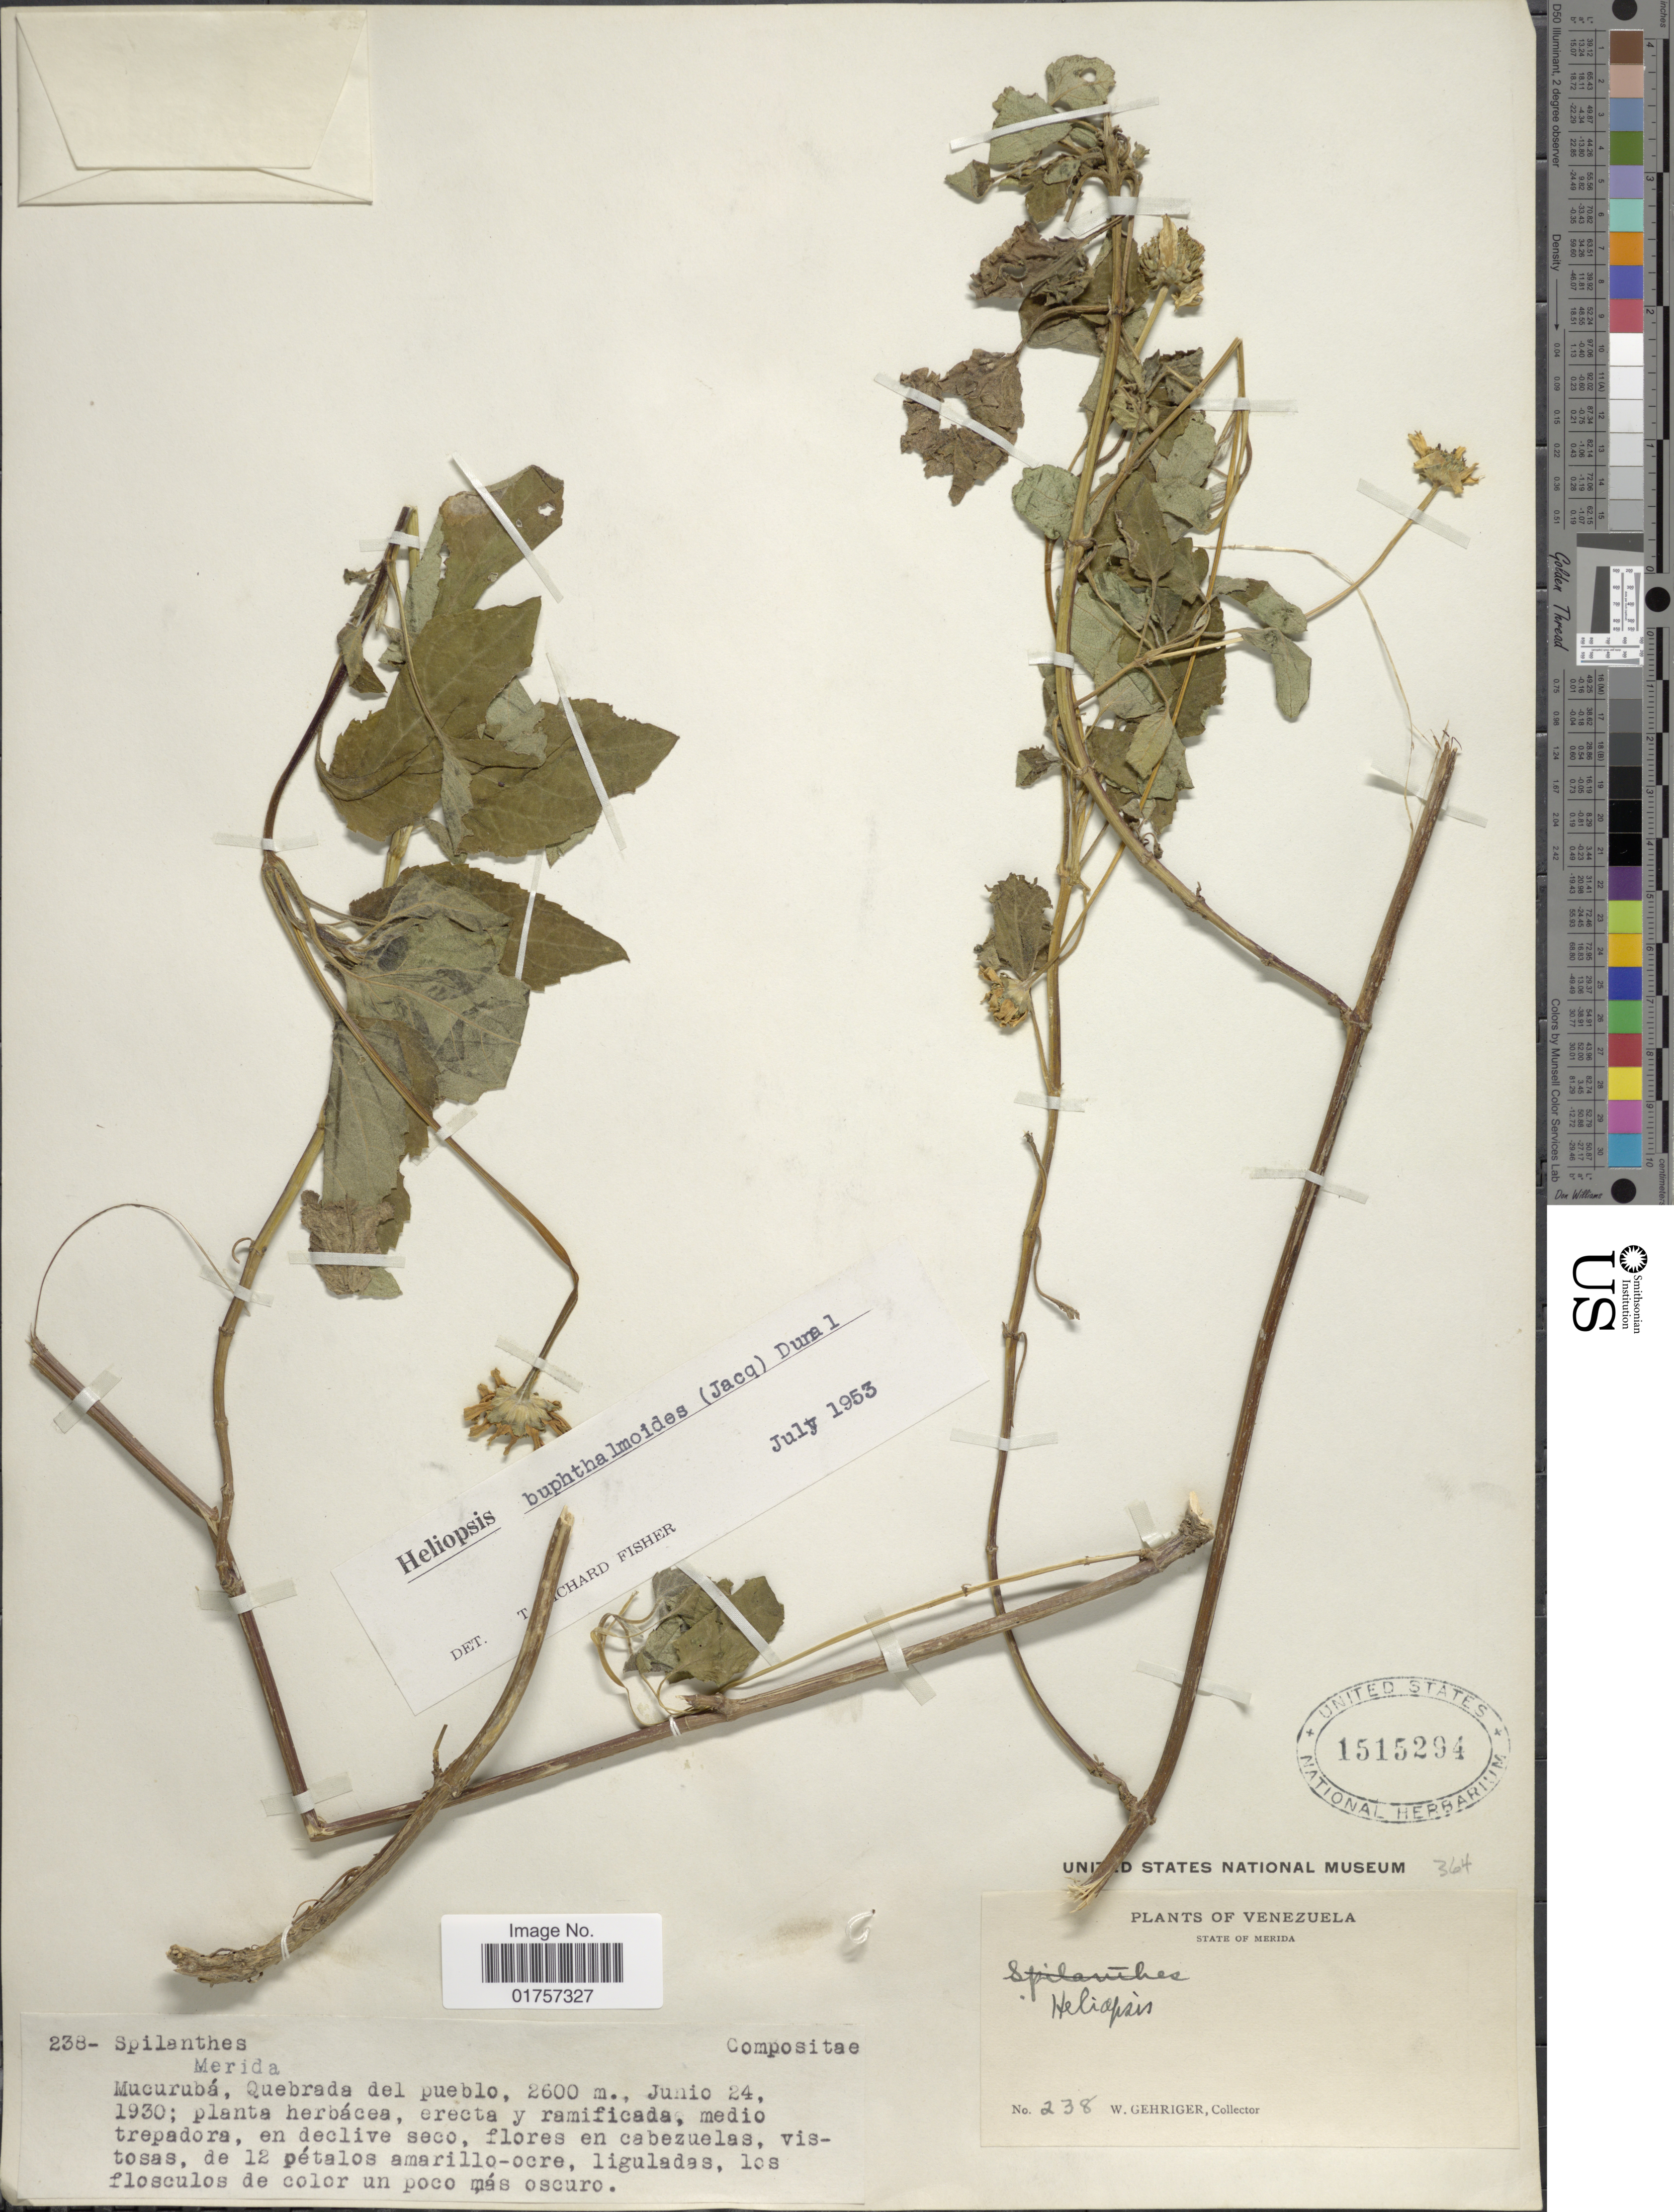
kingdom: Plantae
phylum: Tracheophyta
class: Magnoliopsida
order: Asterales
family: Asteraceae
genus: Heliopsis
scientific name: Heliopsis buphthalmoides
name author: (Jacq.) Dunal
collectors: W. Gehriger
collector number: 238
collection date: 1930-06-24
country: Venezuela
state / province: Mérida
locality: Mucurubá, Quebrada del pueblo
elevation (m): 2600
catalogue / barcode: US 1515294